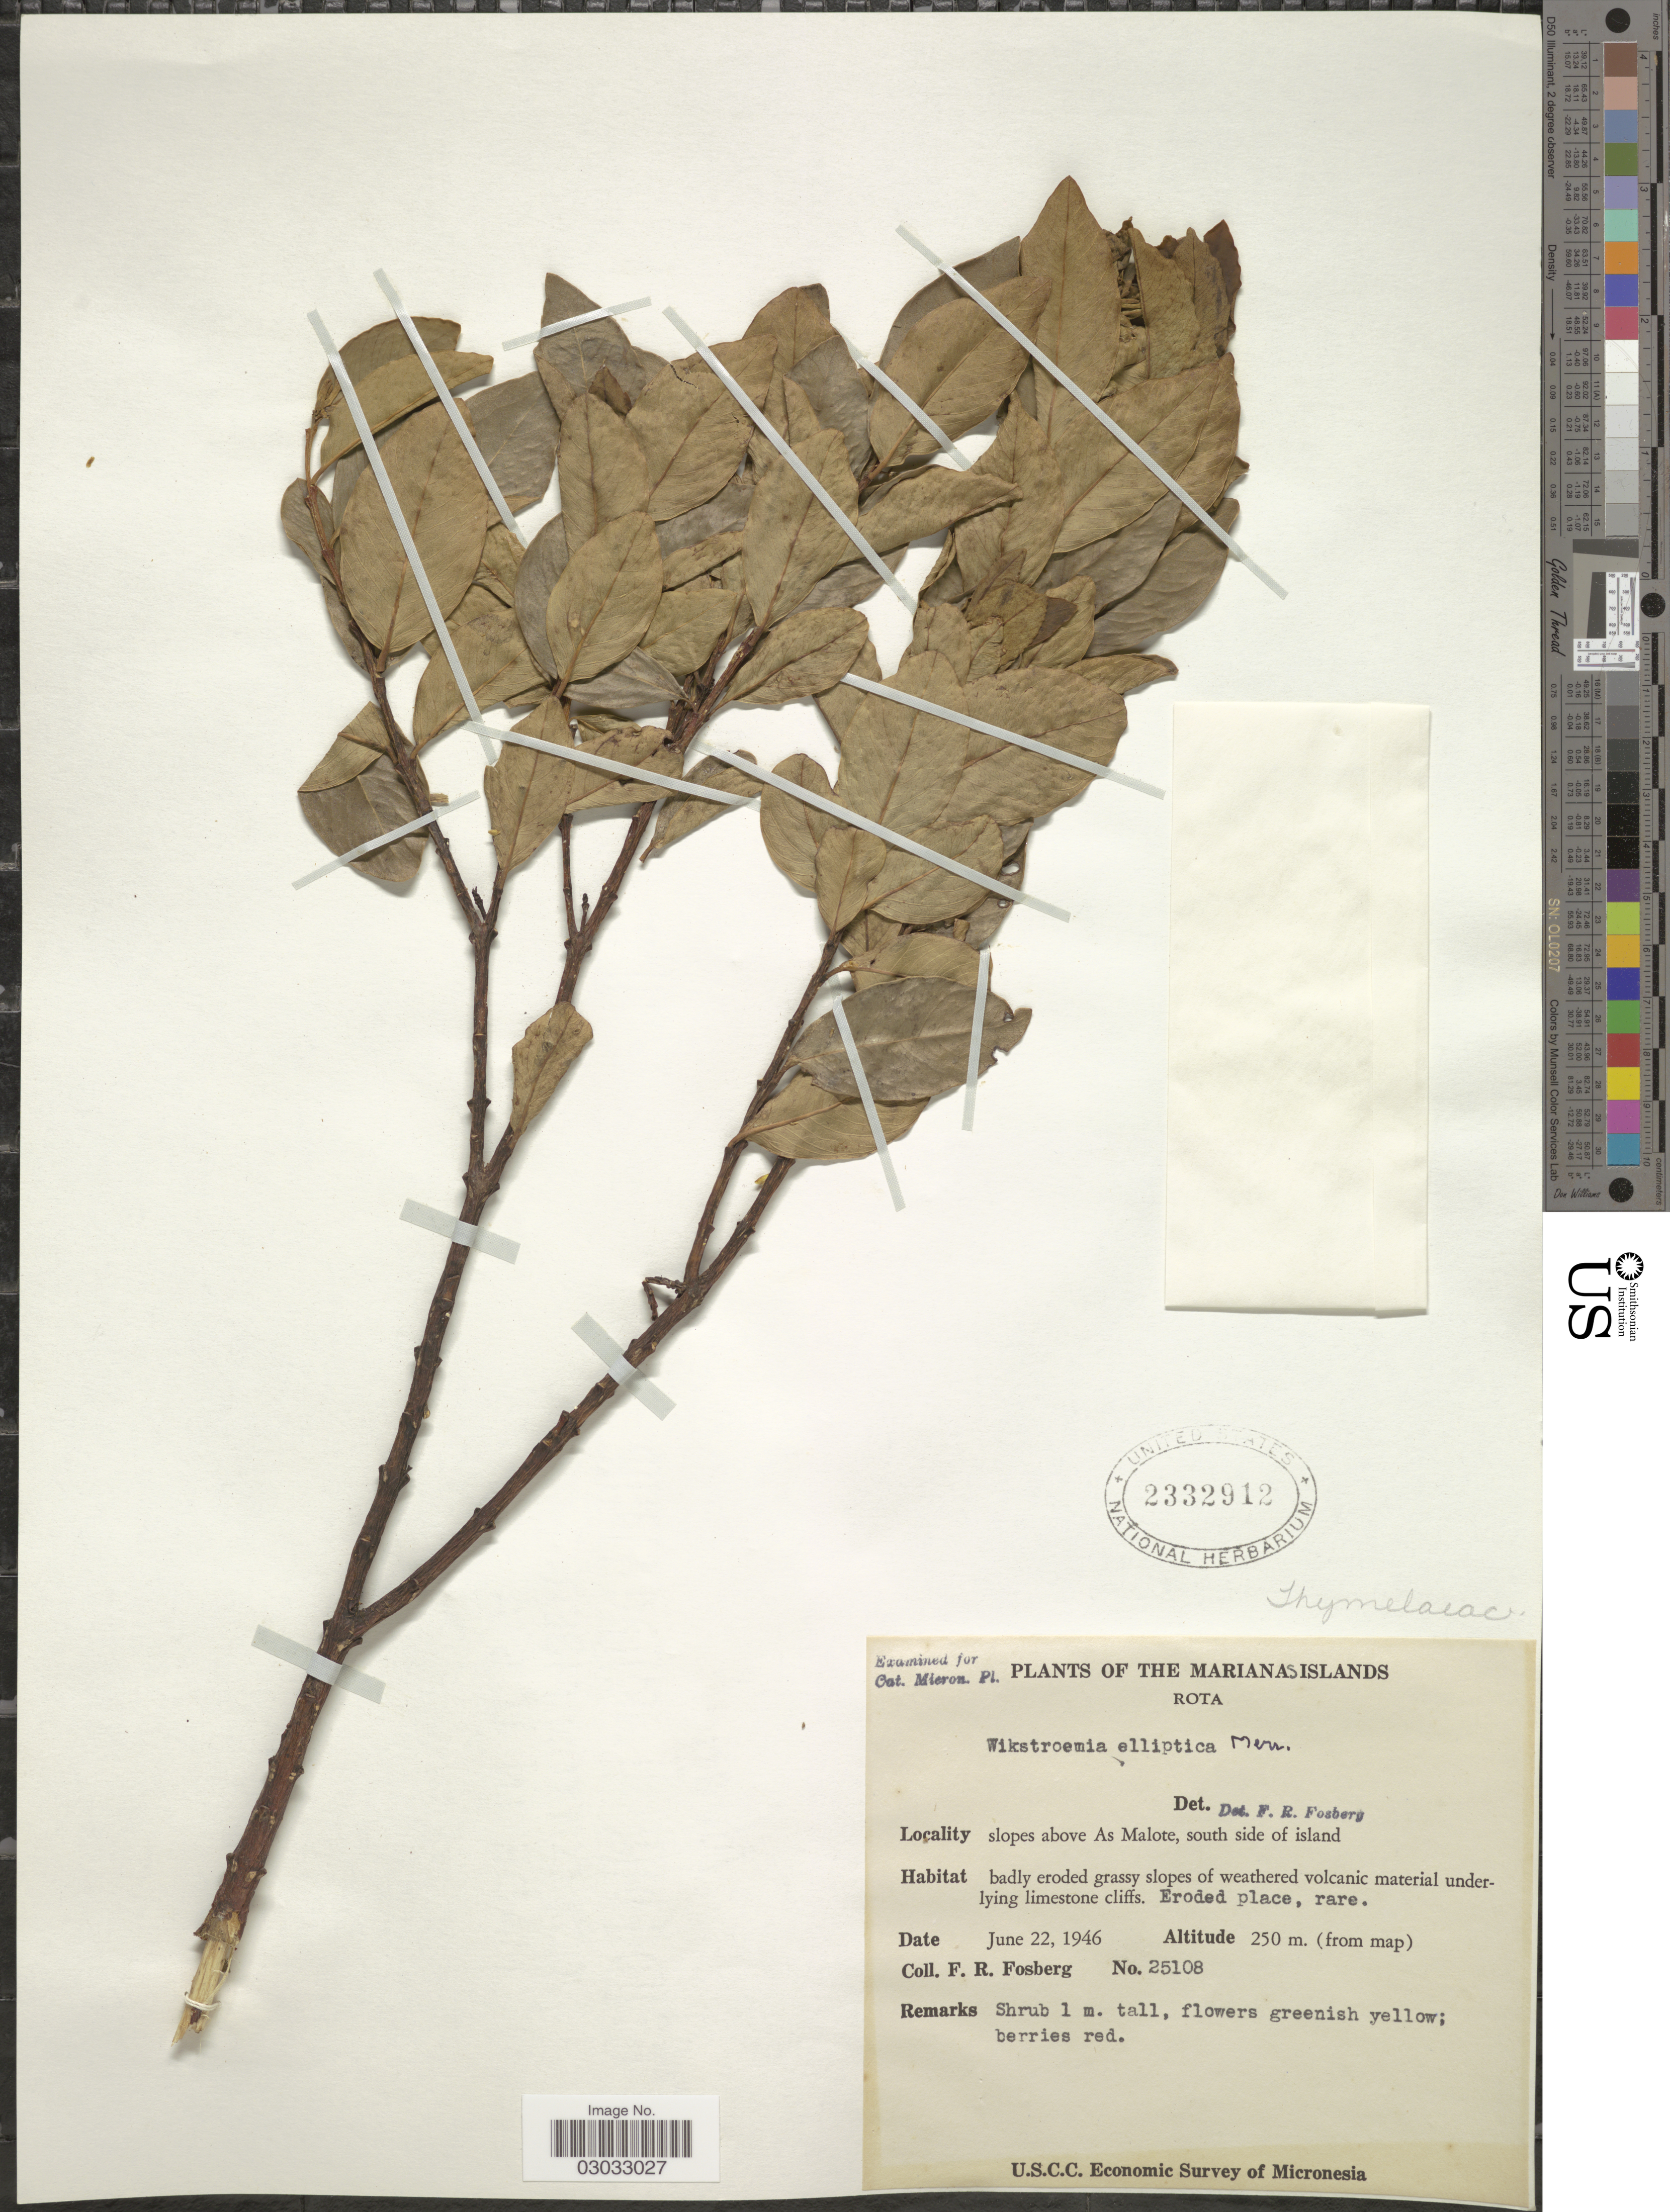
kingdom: Plantae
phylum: Tracheophyta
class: Magnoliopsida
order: Malvales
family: Thymelaeaceae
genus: Wikstroemia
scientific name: Wikstroemia elliptica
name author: Merr.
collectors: F. R. Fosberg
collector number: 25108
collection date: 1946-06-22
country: Northern Mariana Islands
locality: The Marianas Islands, Rota, slopes above As Malote, south side of island.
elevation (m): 250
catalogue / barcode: US 2332912